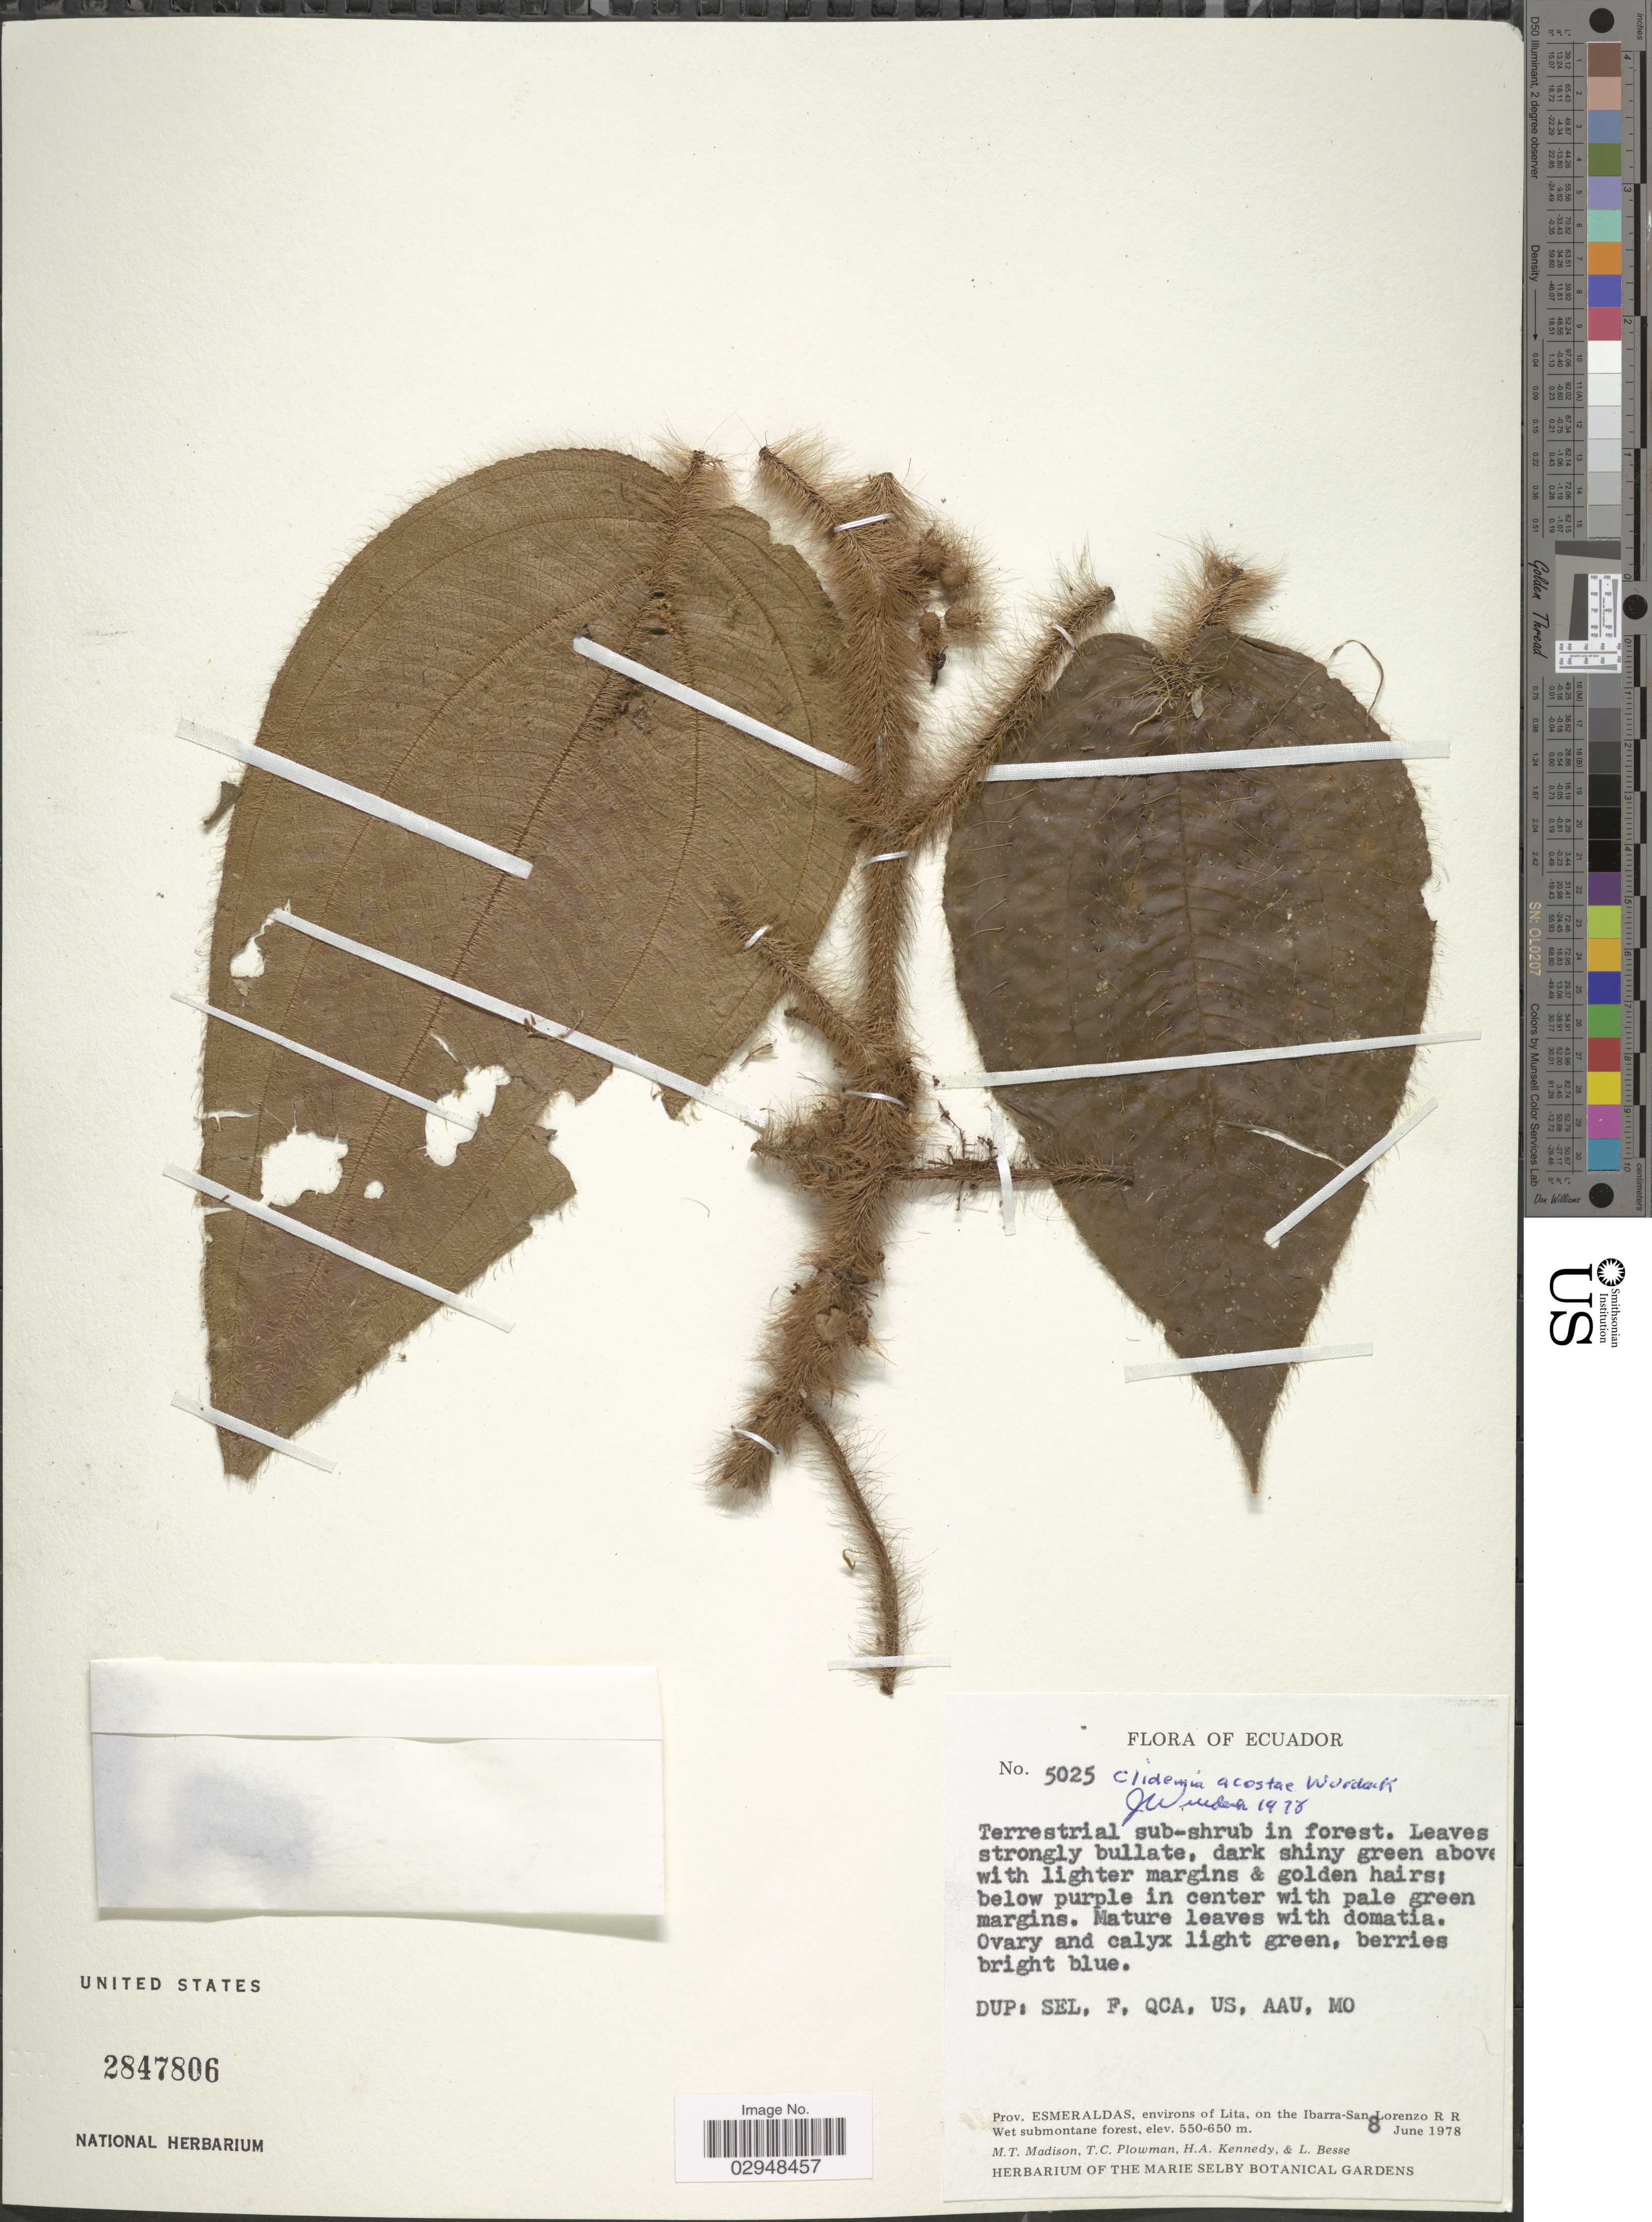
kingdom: Plantae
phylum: Tracheophyta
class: Magnoliopsida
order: Myrtales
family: Melastomataceae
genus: Clidemia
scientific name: Clidemia acostae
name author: Wurdack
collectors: M. T. Madison, T. Plowman, H. Kennedy & L. Besse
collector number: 5025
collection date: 1978-06-08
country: Ecuador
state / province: Esmeraldas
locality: Environs of Lita, on the Ibarra-San Lorenzo R R.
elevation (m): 550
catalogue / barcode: US 2847806